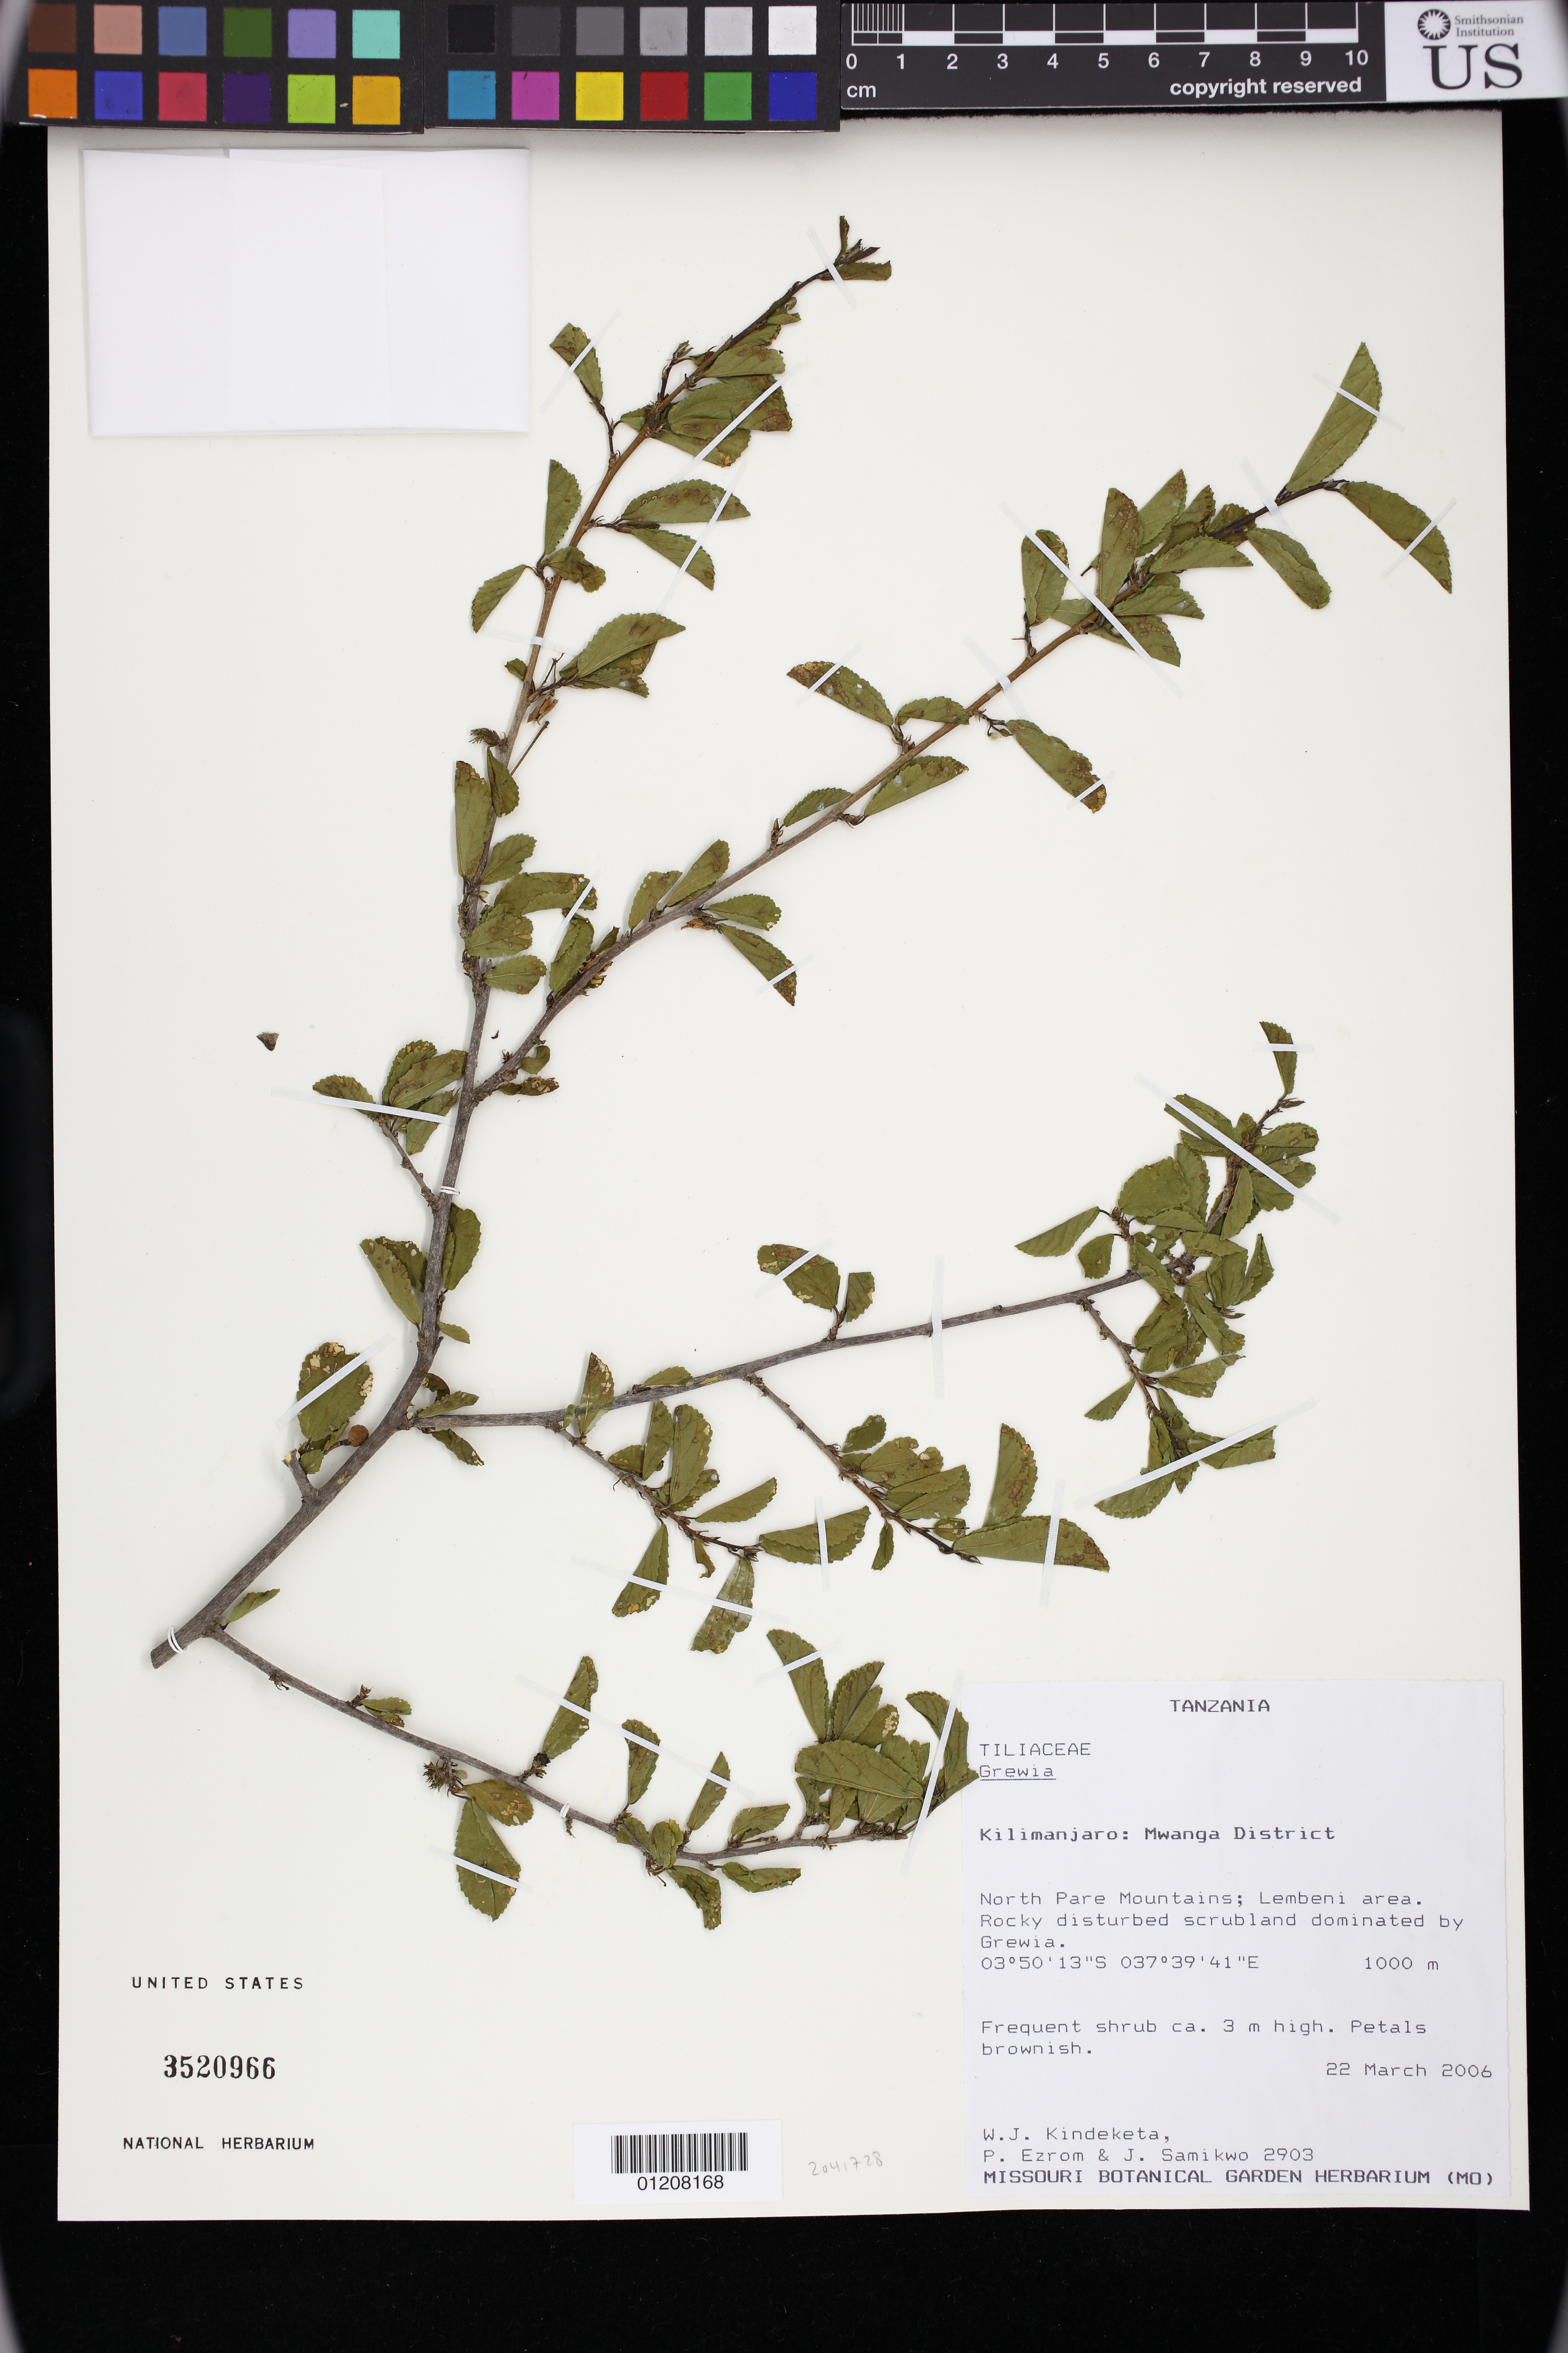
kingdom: Plantae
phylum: Tracheophyta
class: Magnoliopsida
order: Malvales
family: Malvaceae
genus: Grewia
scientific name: Grewia sp.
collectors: W. J. Kindeketa, P. Ezrom & J. Samikwo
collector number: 2903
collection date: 2006-03-22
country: Tanzania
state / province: Kilimanjaro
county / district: Mwanga District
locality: North Pare Mountains; Lembeni area. rocky disturbed scrubland dominated by Grewia.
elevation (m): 1000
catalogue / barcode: US 3520966